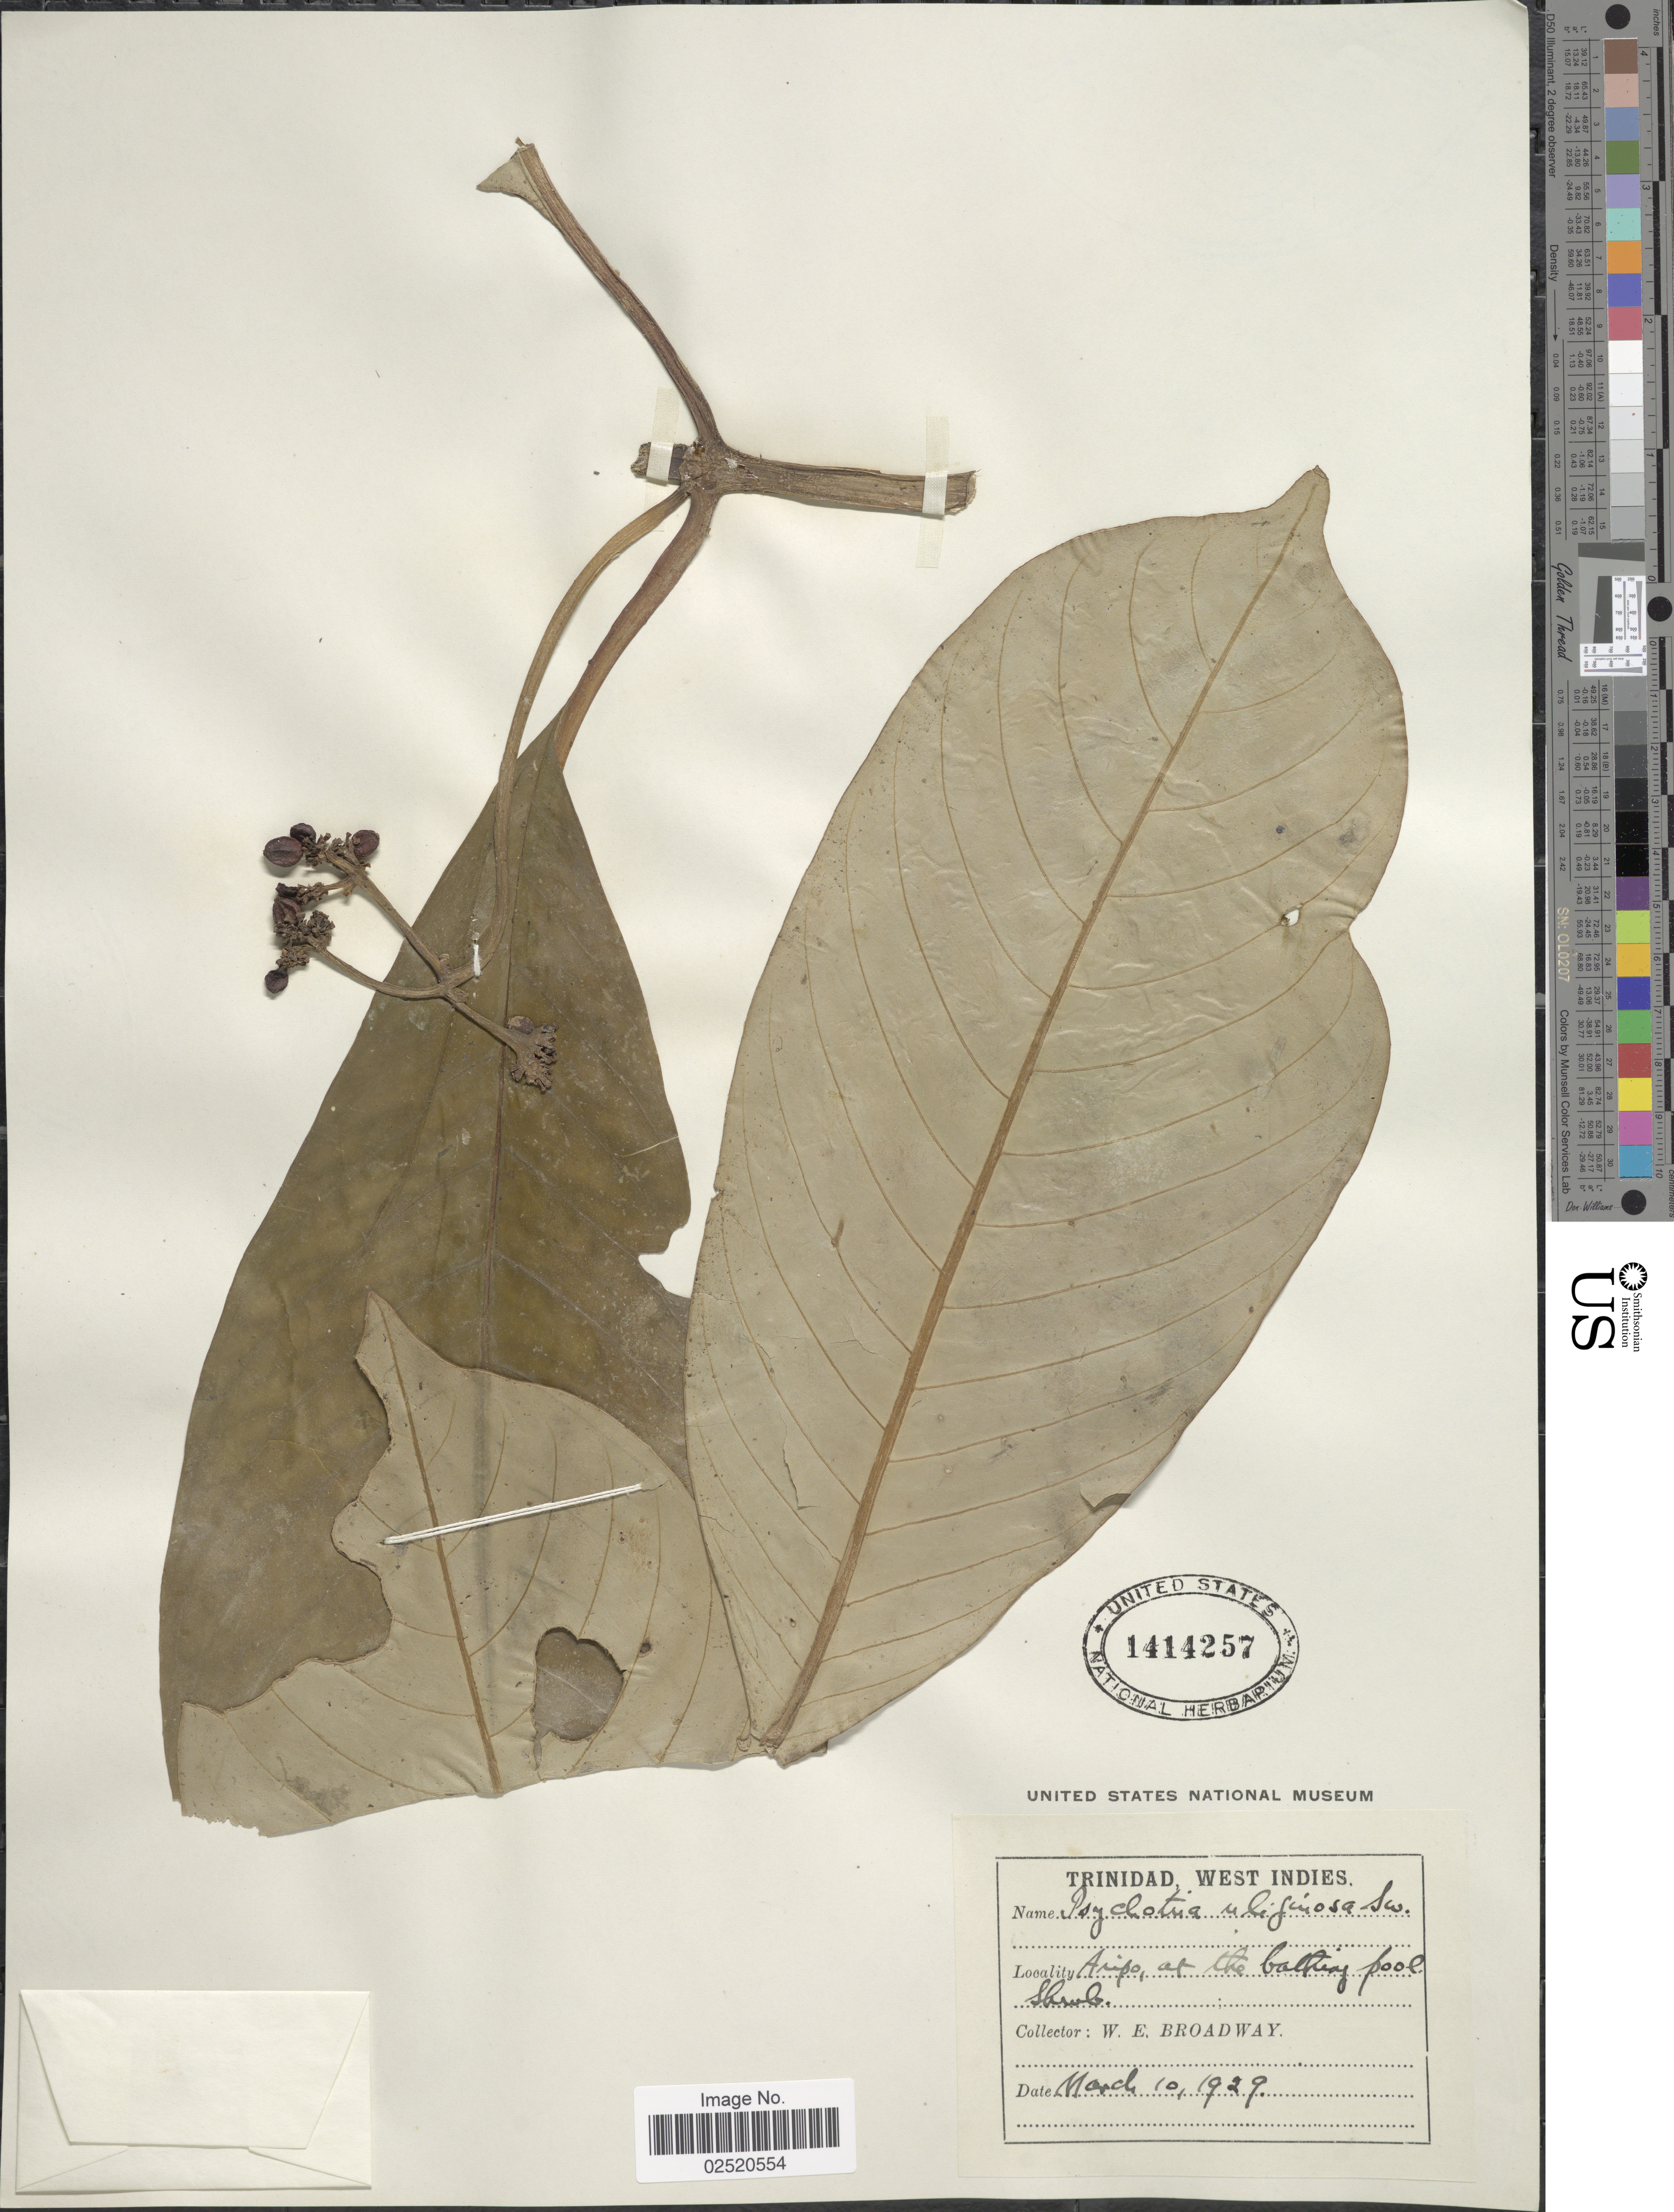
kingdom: Plantae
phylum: Tracheophyta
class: Magnoliopsida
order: Gentianales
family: Rubiaceae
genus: Psychotria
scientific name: Psychotria uliginosa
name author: Sw.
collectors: W. E. Broadway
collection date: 1929-03-10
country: Trinidad and Tobago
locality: Trinidad. Aripo, at the batley pool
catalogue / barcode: US 1414257